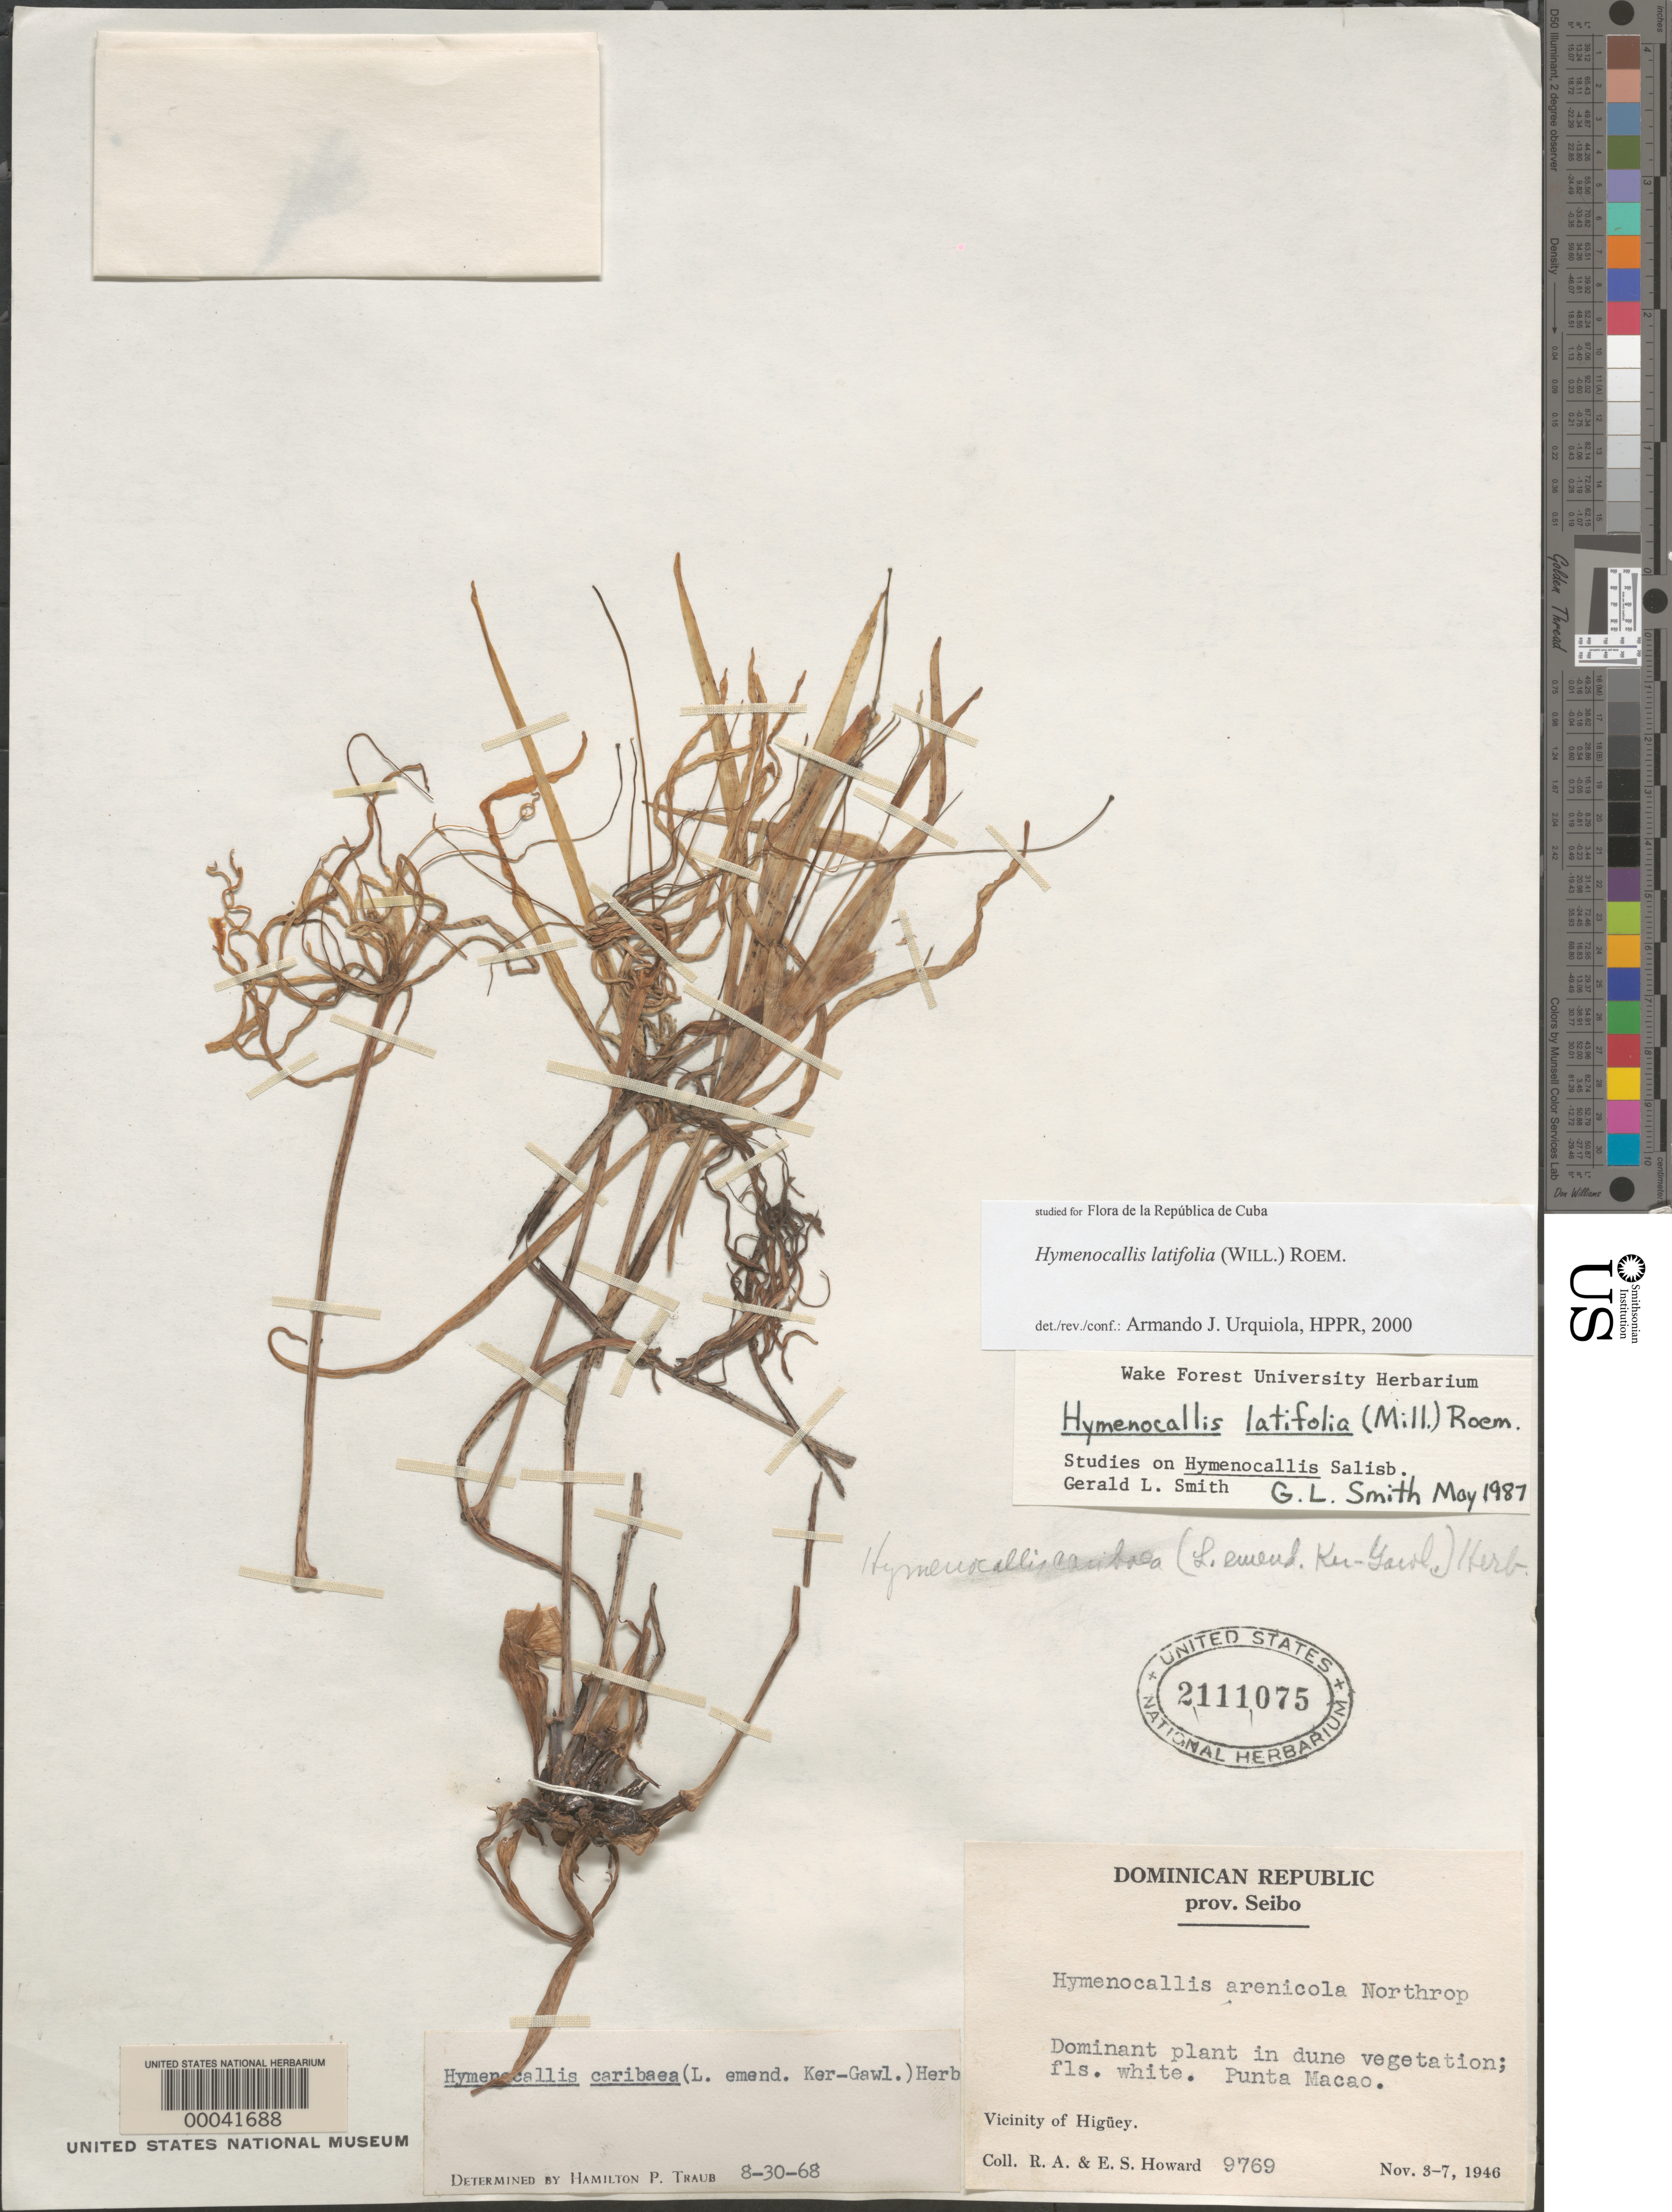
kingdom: Plantae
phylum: Tracheophyta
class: Liliopsida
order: Asparagales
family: Amaryllidaceae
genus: Hymenocallis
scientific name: Hymenocallis latifolia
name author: (Mill.) M. Roem.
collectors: R. A. Howard & E. S. Howard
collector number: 9769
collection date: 1946-11-03/1946-11-07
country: Dominican Republic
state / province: El Seíbo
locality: Prov. Seibo. Punta Macao. Vicinity of Higüey.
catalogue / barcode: US 2111075